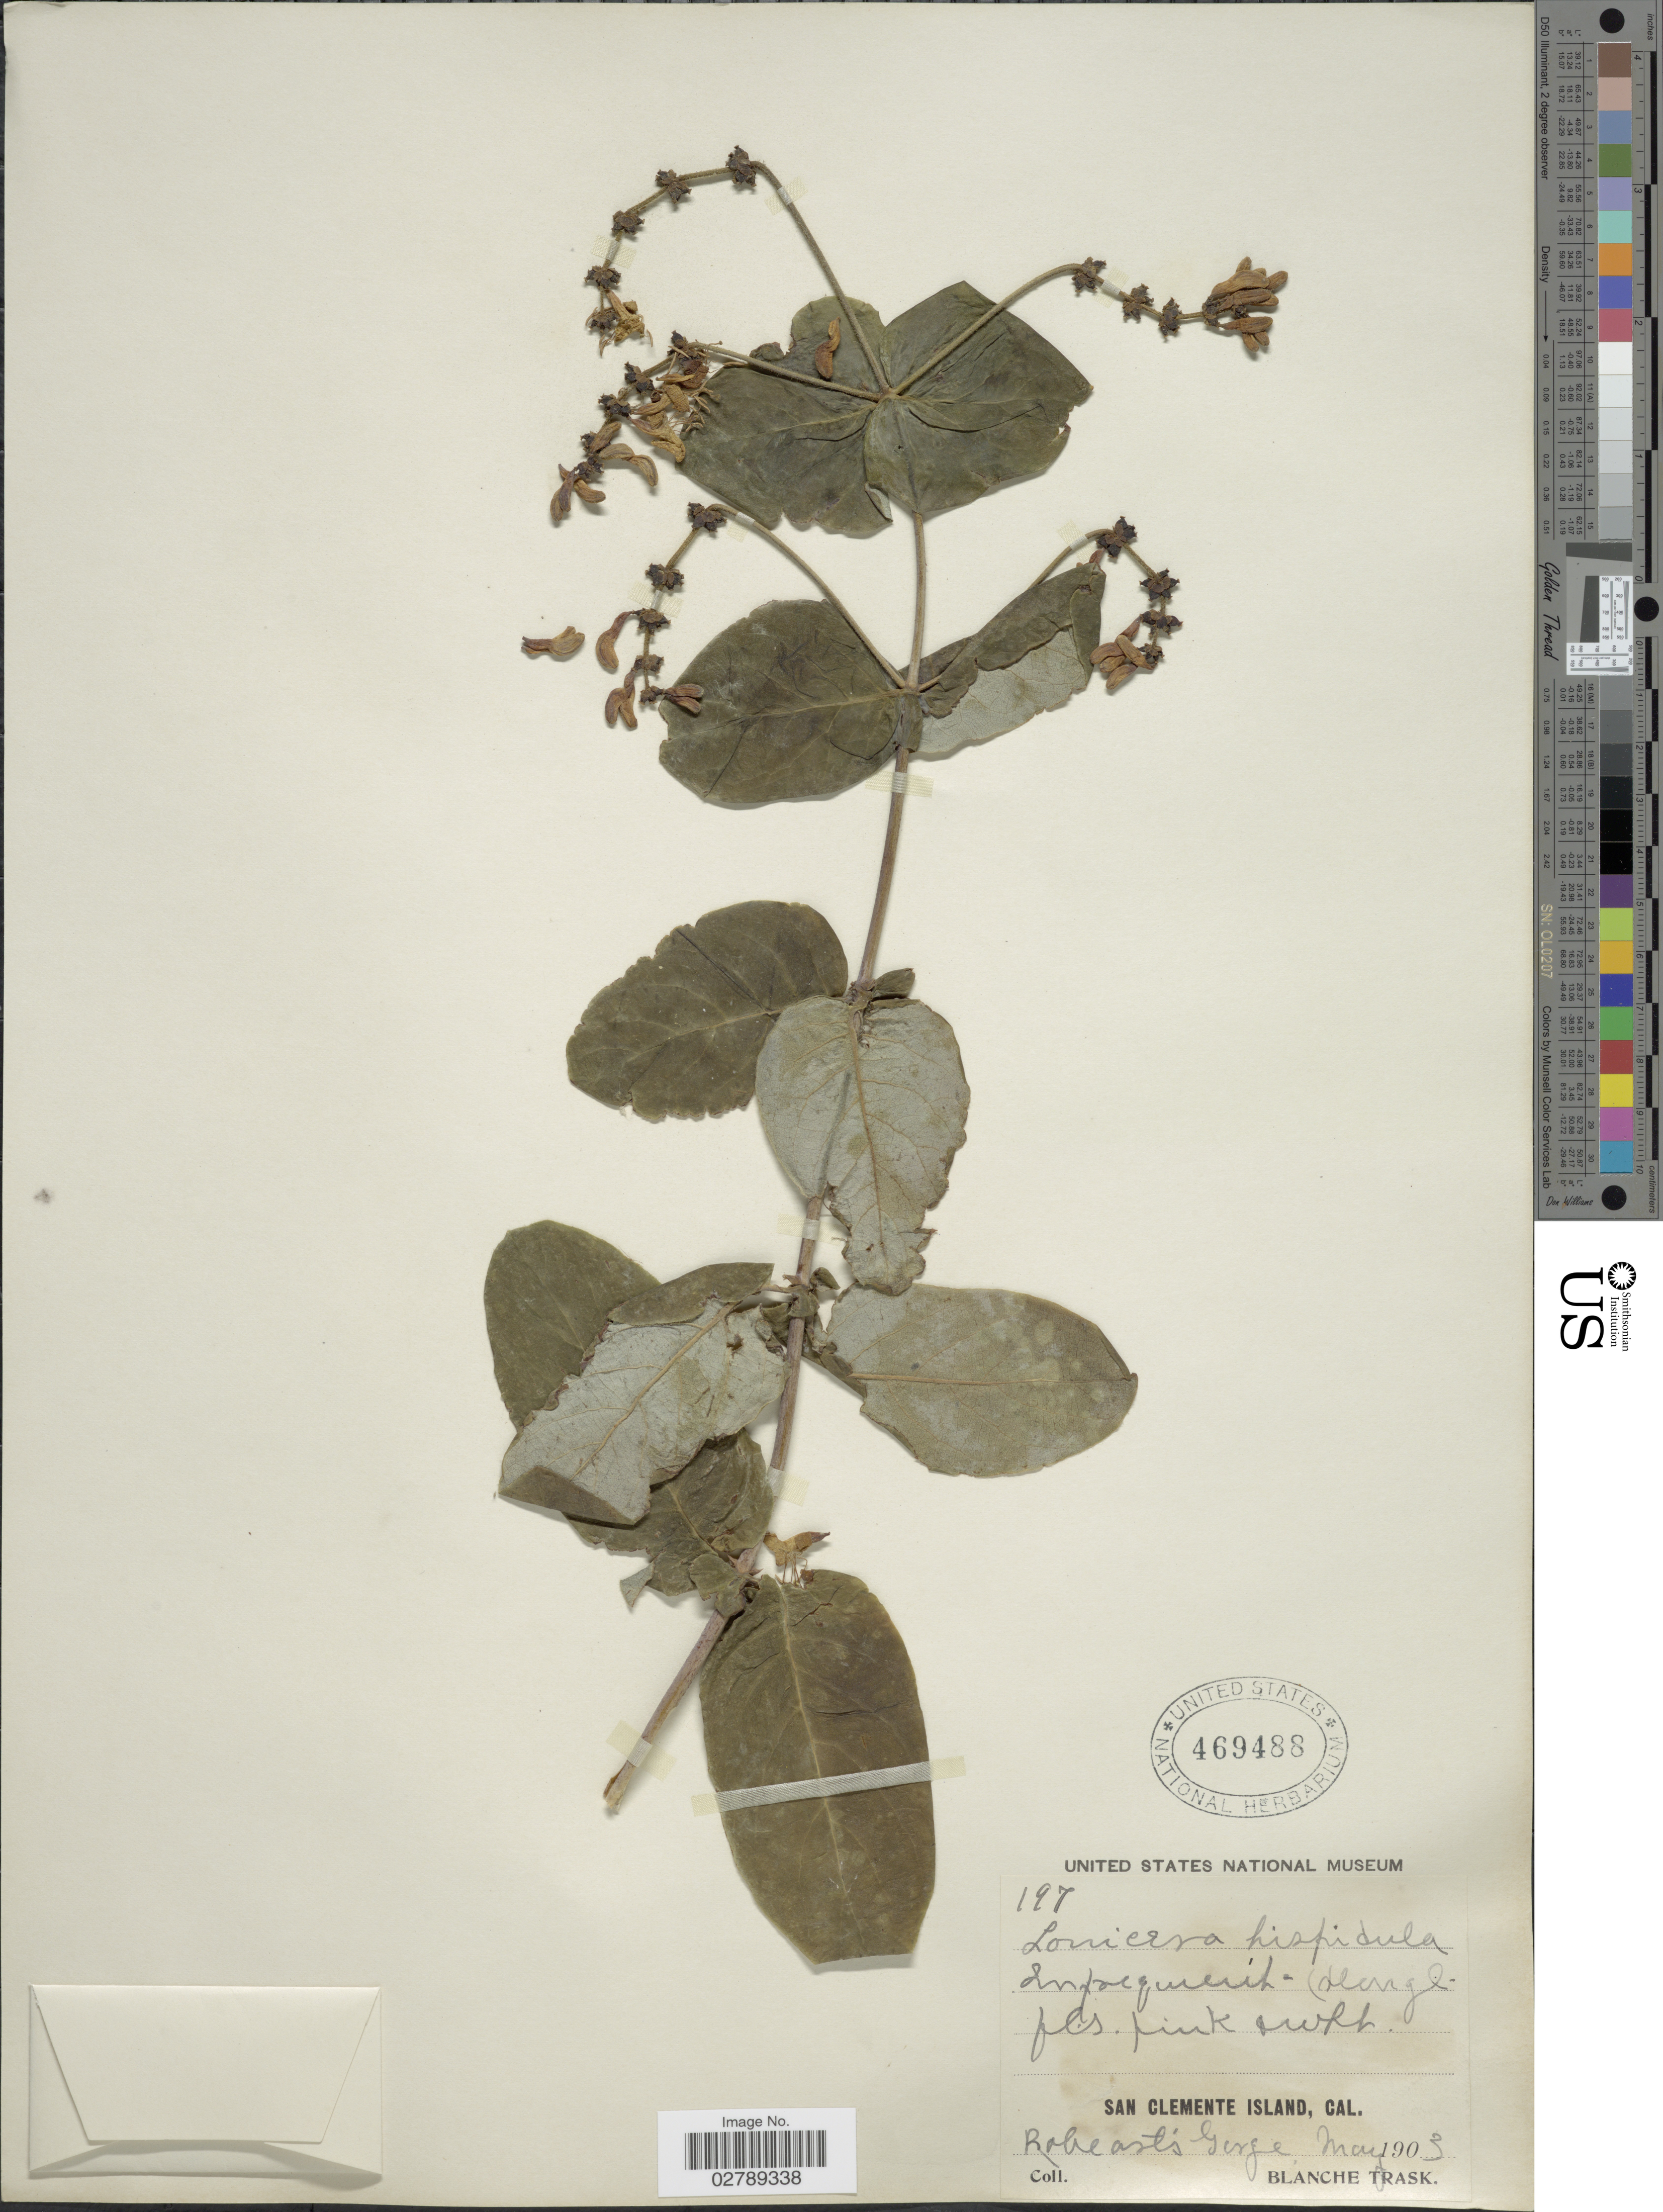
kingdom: Plantae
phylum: Tracheophyta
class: Magnoliopsida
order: Dipsacales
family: Caprifoliaceae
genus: Lonicera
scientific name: Lonicera hispidula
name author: Douglas ex Lindl.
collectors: B. Trask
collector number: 197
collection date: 1903-05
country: United States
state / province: California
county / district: Los Angeles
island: San Clemente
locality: San Clemente Island. Robeast's Gorge.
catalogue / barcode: US 469488